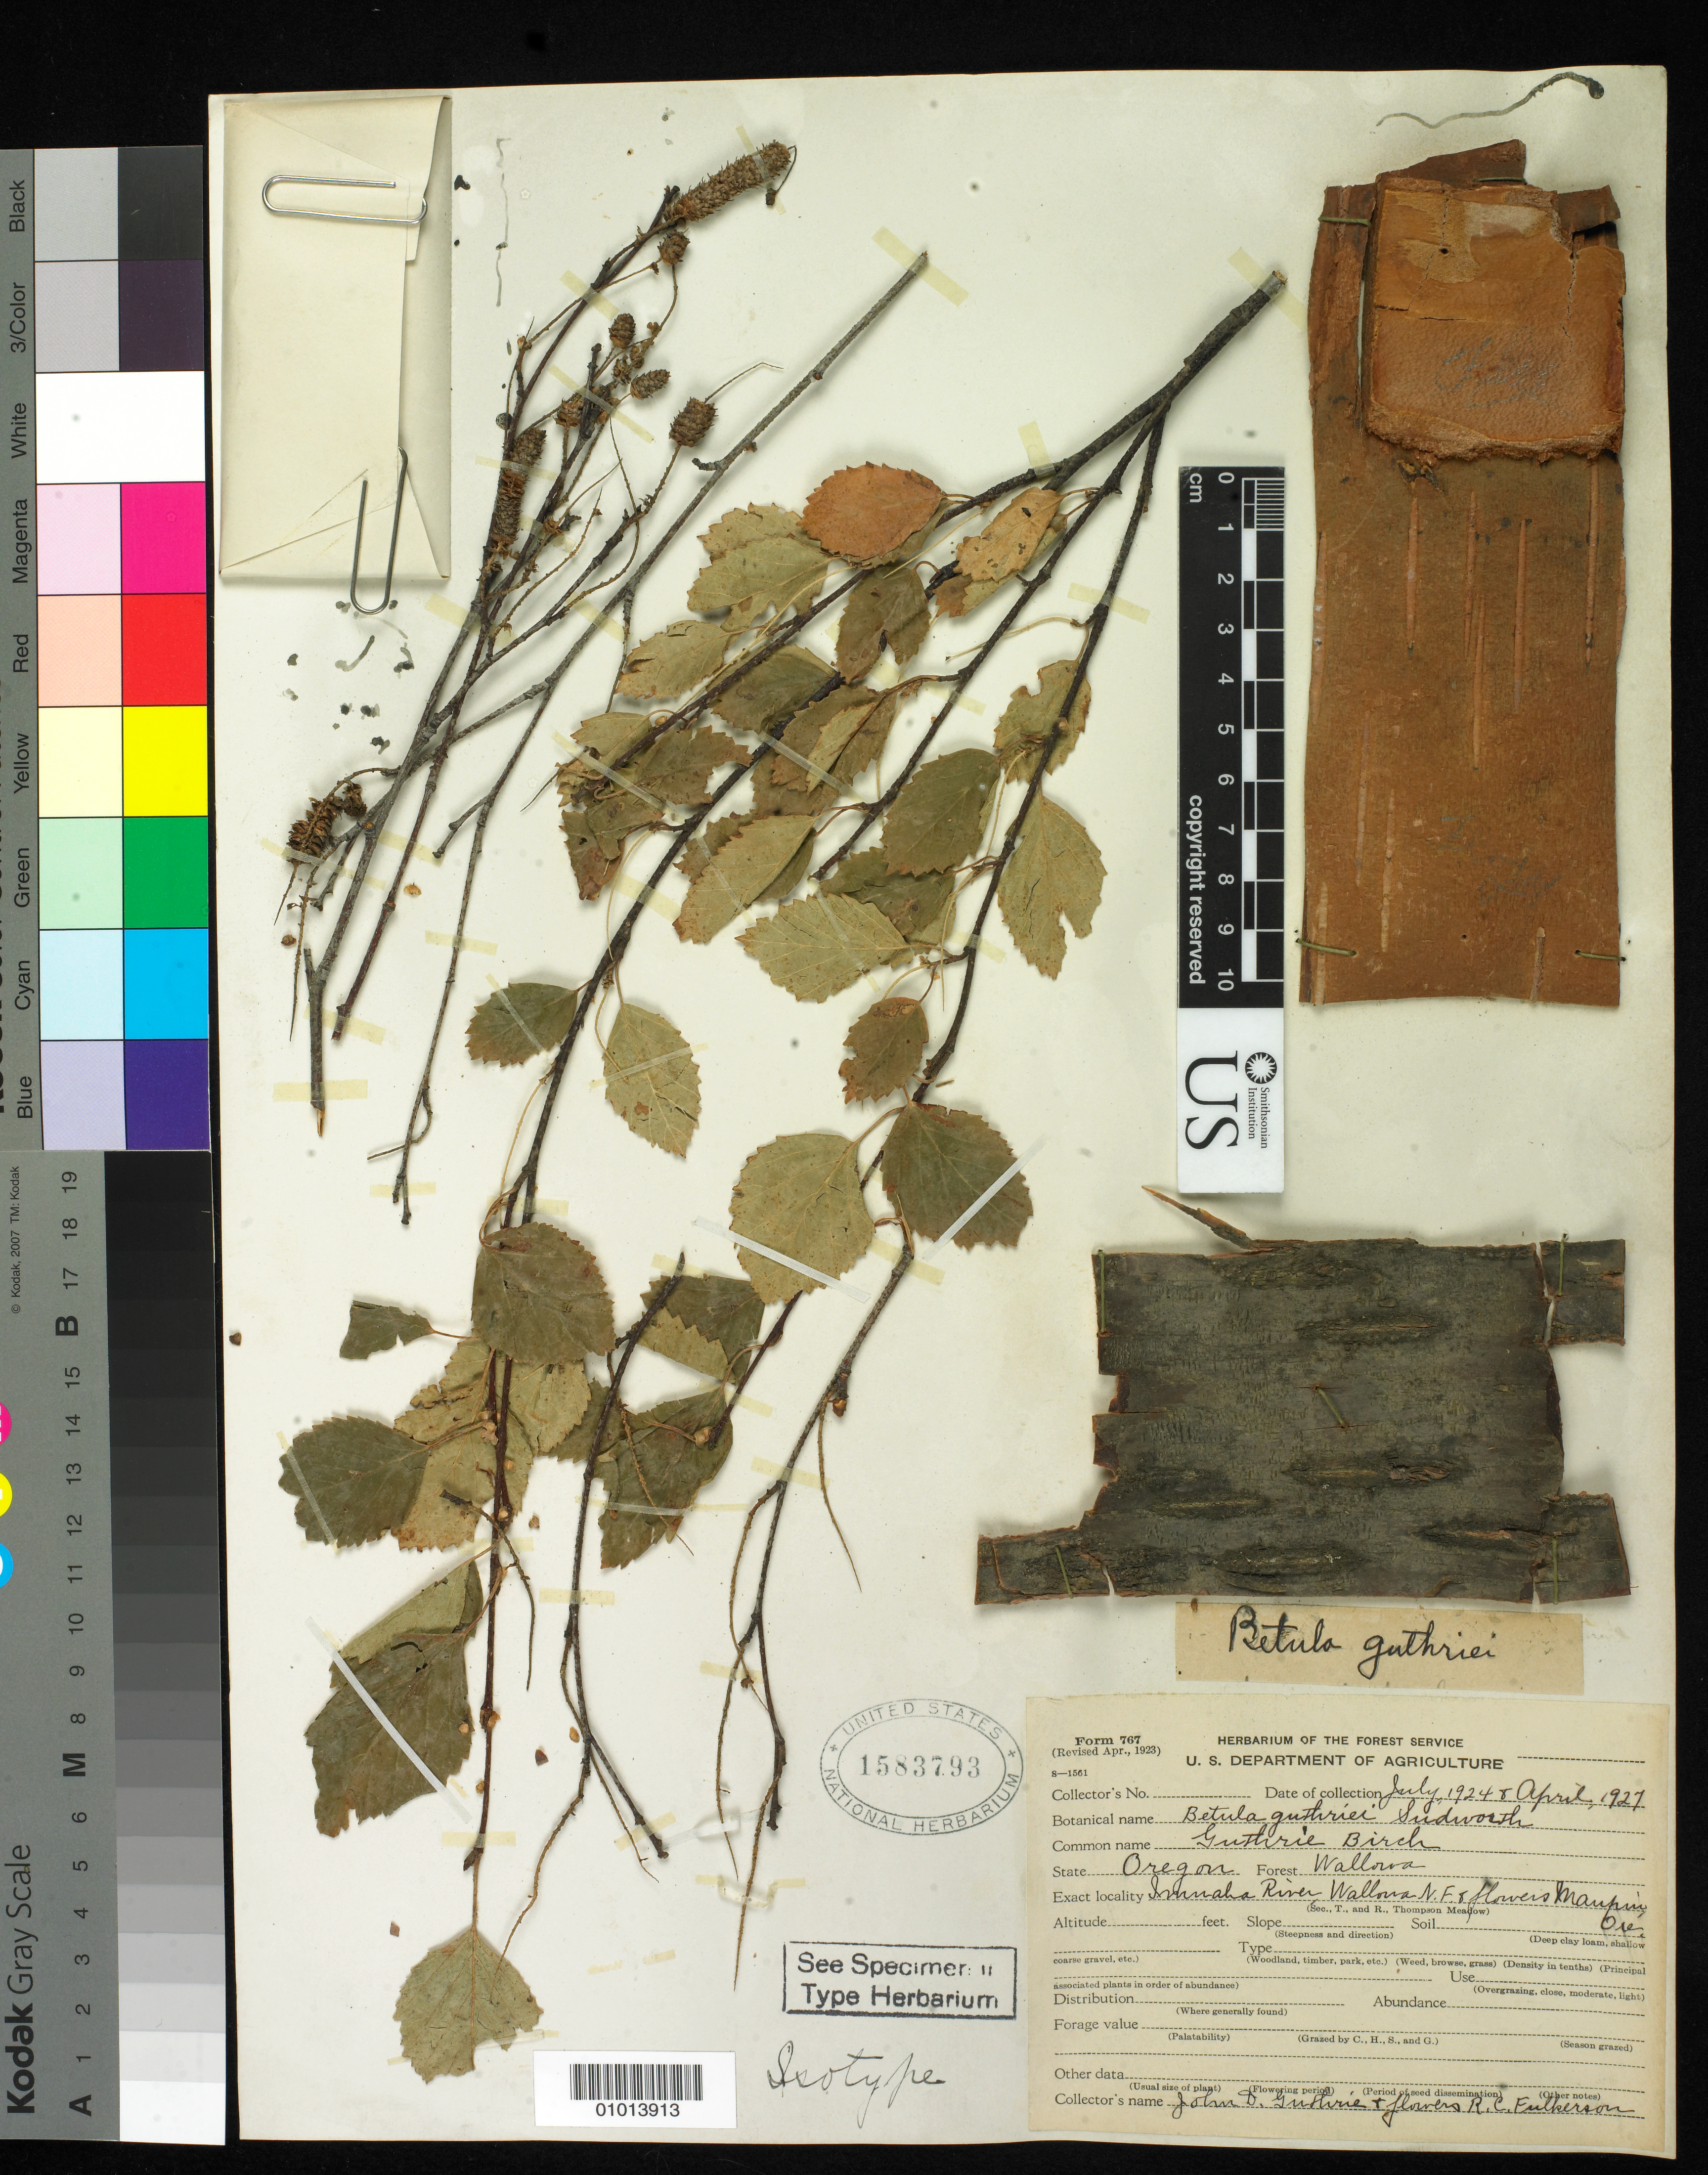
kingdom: Plantae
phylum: Tracheophyta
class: Magnoliopsida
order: Fagales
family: Betulaceae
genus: Betula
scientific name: Betula guthriei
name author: Sudw.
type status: Type Collection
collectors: J. Guthrie & R. Fulkerson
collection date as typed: Jul 1924 and -- Apr 1927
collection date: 1924-07,1927-04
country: United States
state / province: Oregon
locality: Imnaha River, Wallowa N.F. & flowers Maupin.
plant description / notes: Specimen mounted with collections made by 2 different collectors at different times & dates.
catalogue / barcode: US 1583793